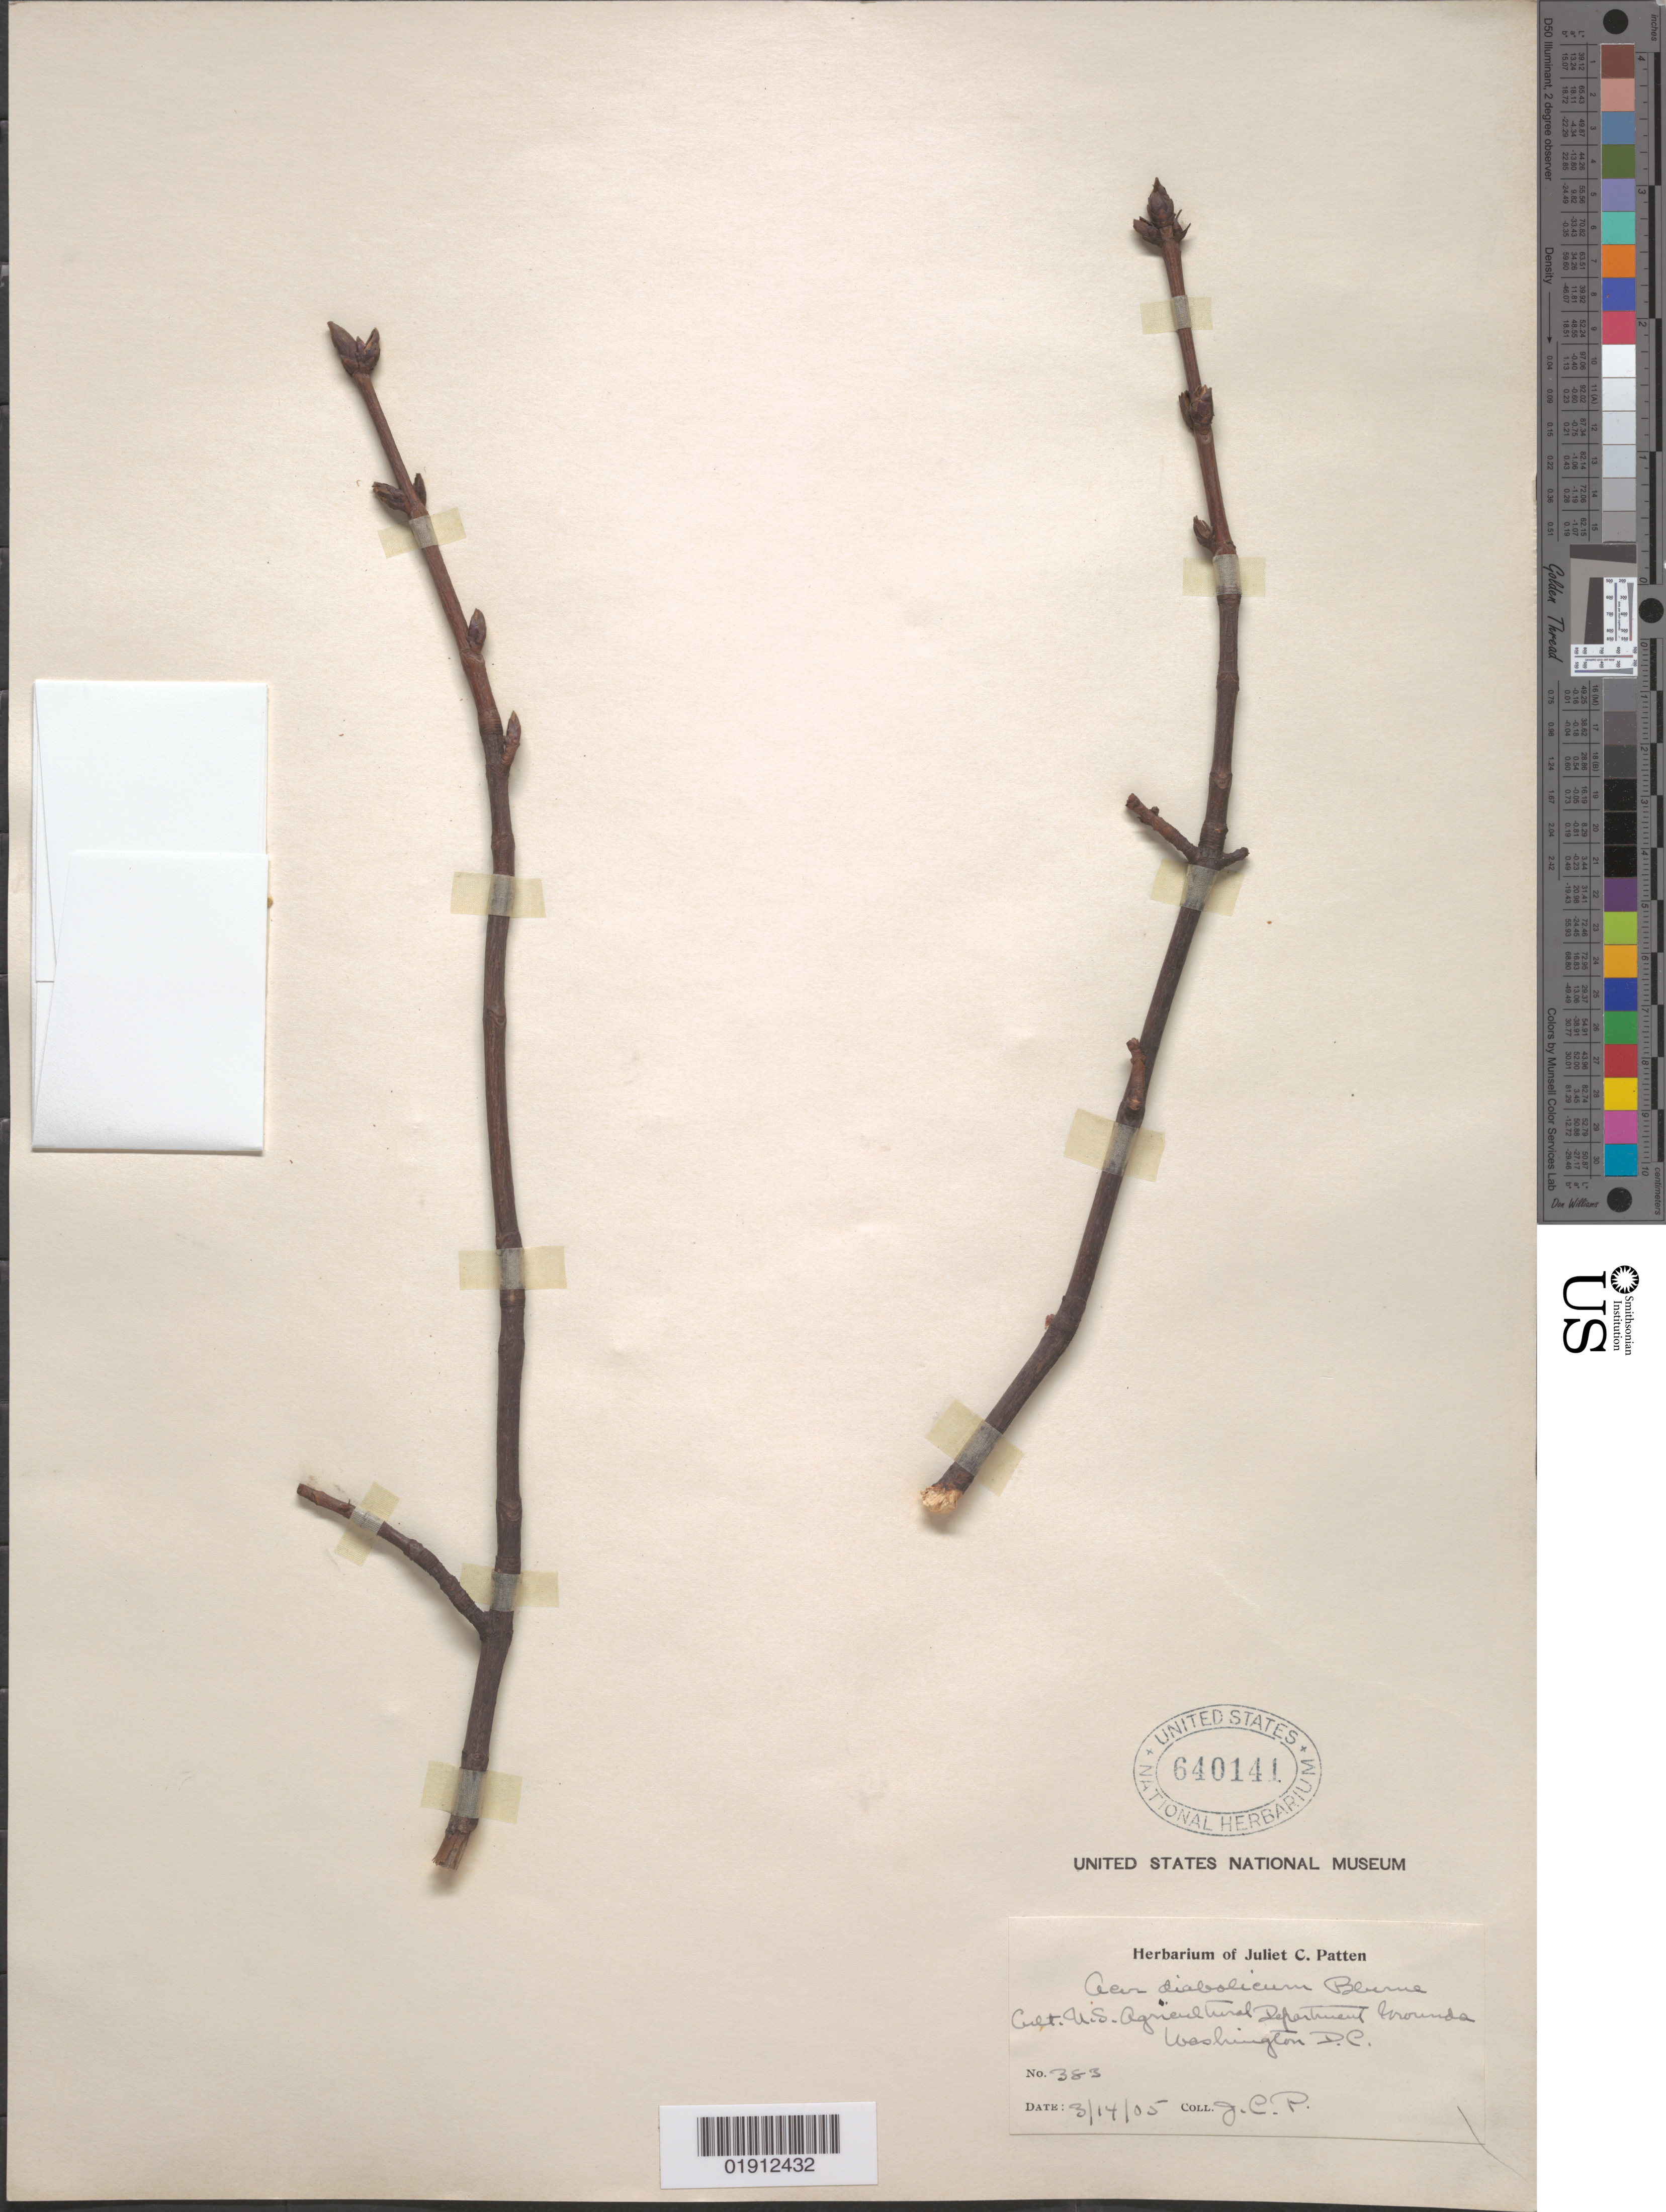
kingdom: Plantae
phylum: Tracheophyta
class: Magnoliopsida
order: Sapindales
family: Sapindaceae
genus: Acer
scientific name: Acer diabolicum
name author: Blume ex K. Koch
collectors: J. Patten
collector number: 383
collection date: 1905-03-14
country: United States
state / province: District of Columbia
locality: U.S. Agricultural Department grounds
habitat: Cultivated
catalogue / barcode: US 640141